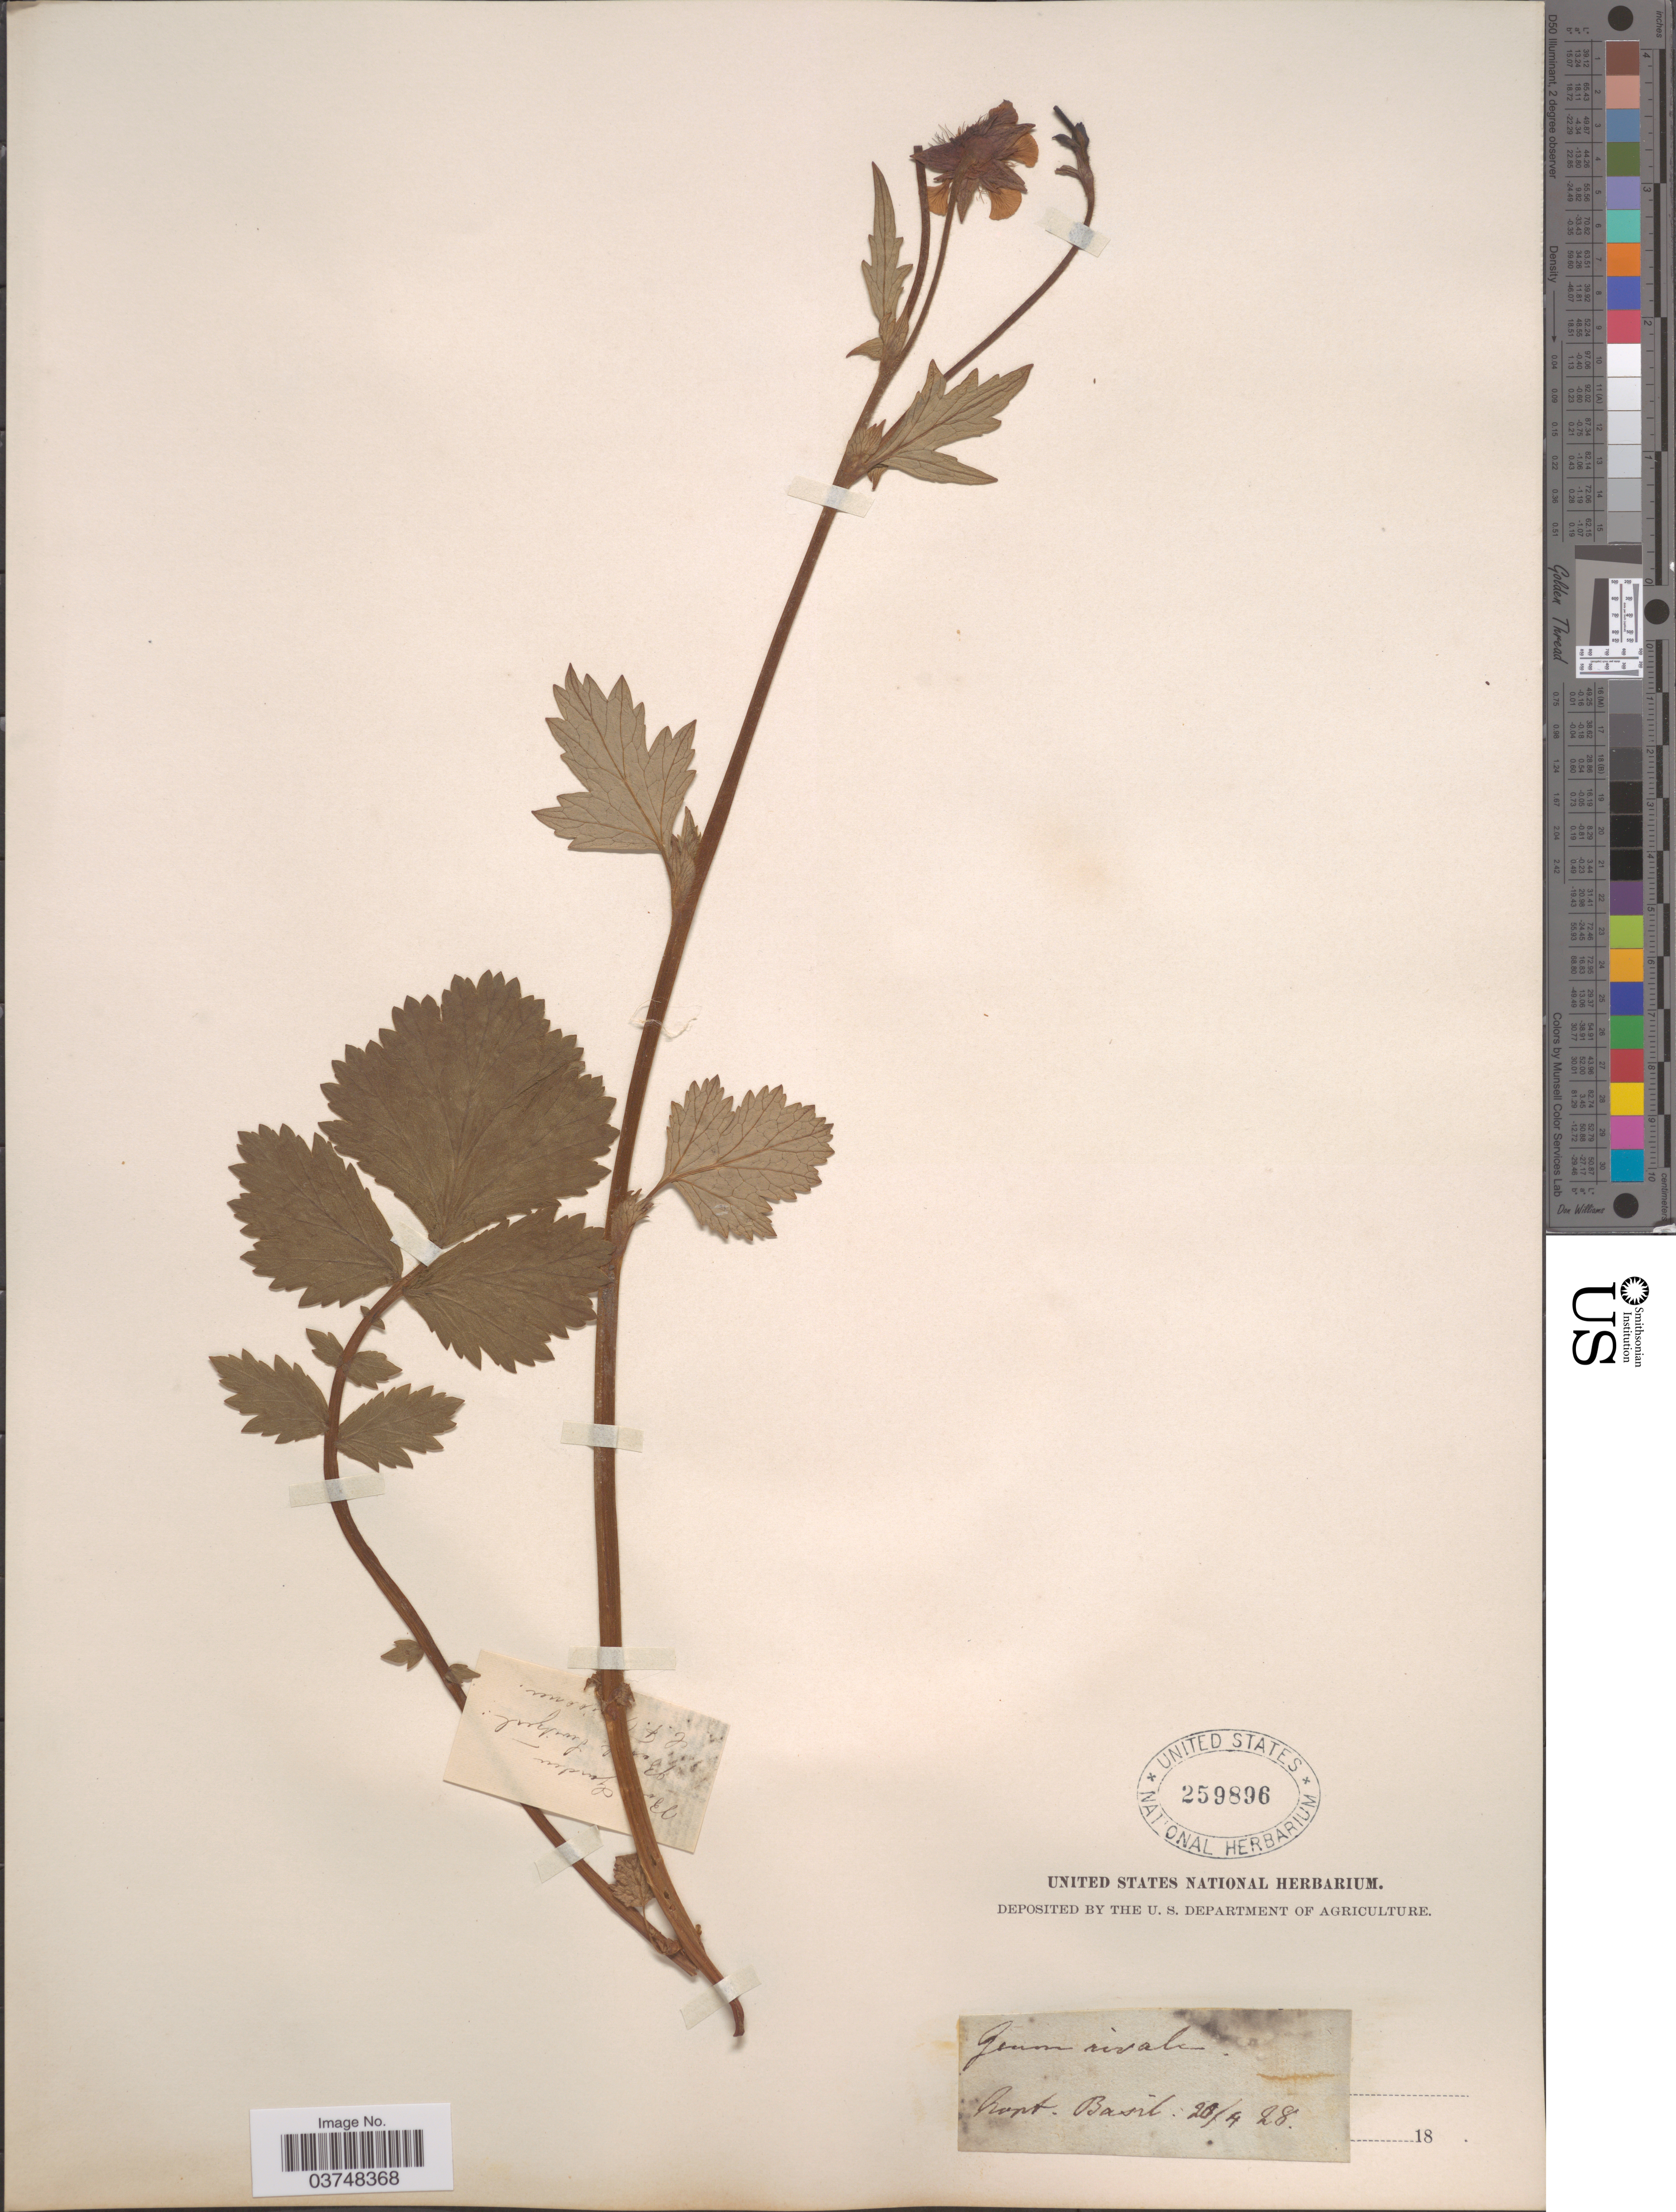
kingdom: Plantae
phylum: Tracheophyta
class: Magnoliopsida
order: Rosales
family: Rosaceae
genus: Geum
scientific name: Geum rivale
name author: L.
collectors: C. F. W. Meissner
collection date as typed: Transcribed d/m/y: 20/4/28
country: Switzerland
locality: Bo [illegible text] Garden. Mont. Basil.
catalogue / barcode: US 259896